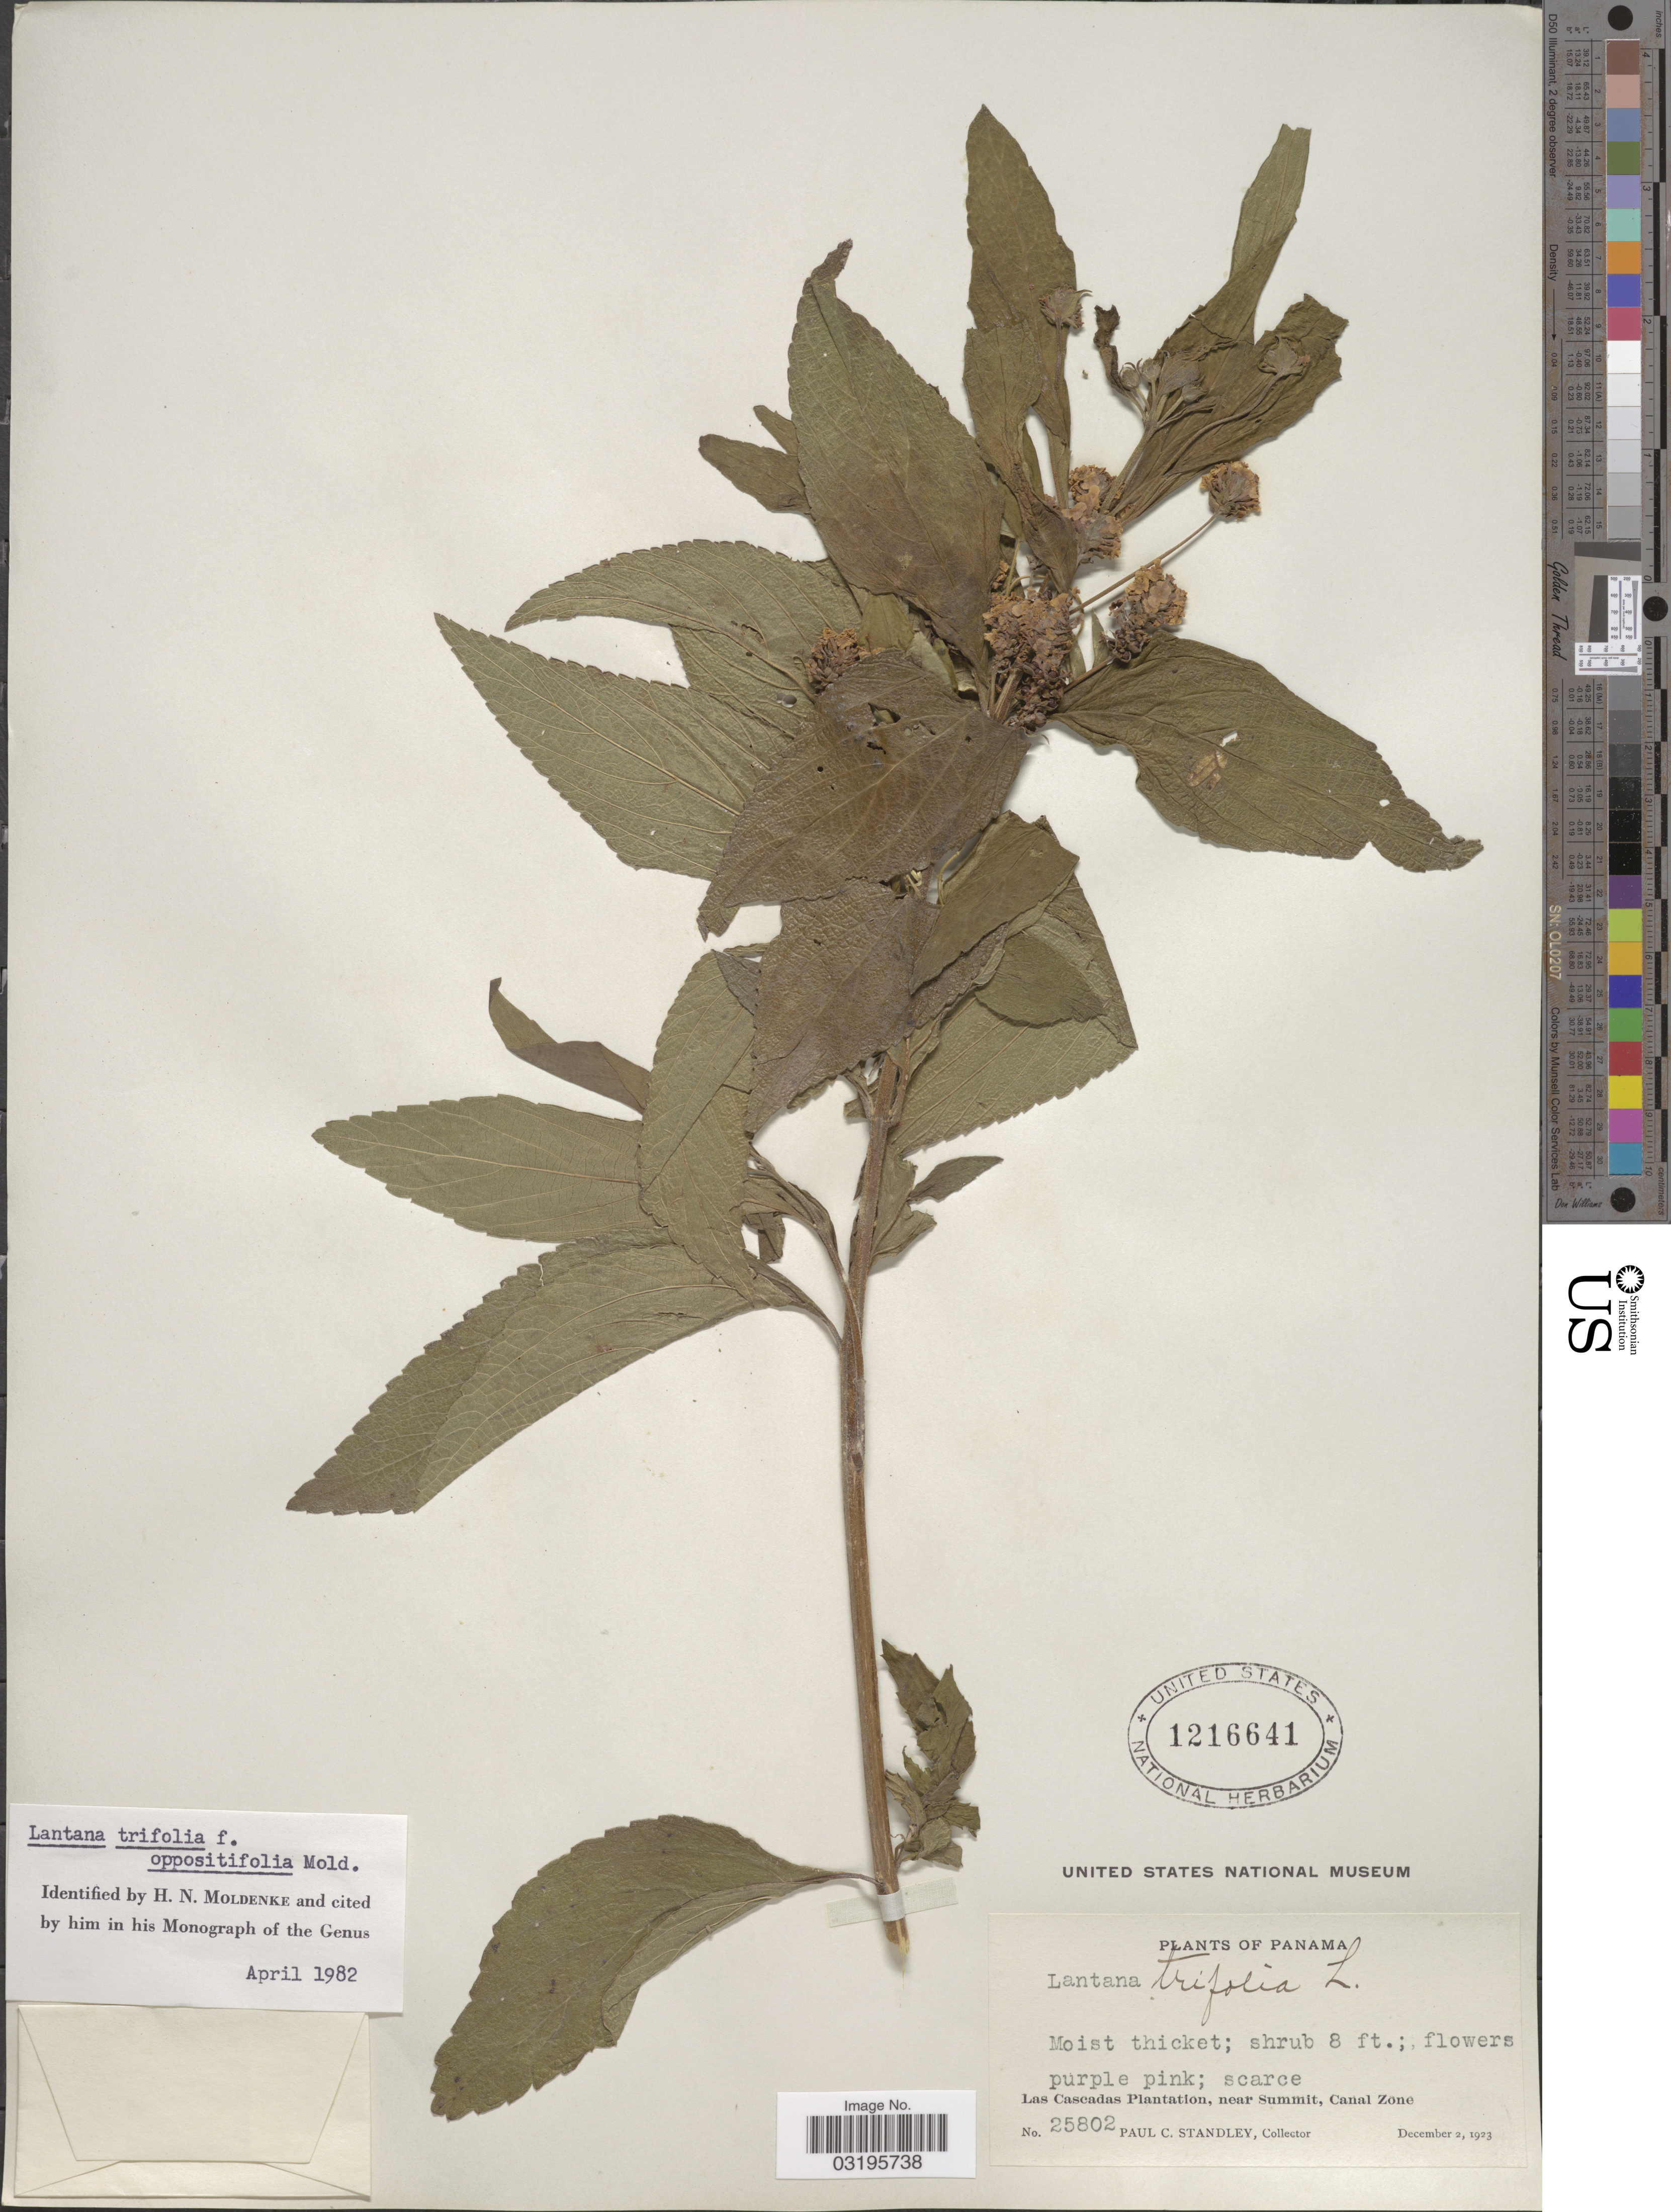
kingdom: Plantae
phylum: Tracheophyta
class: Magnoliopsida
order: Lamiales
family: Verbenaceae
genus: Lantana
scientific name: Lantana trifolia f. oppositifolia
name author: Moldenke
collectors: P. C. Standley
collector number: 25802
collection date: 1923-12-02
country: Panama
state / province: Colón / Panamá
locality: Las Cascadas Plantation, near Summit, Canal Zone.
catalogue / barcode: US 1216641